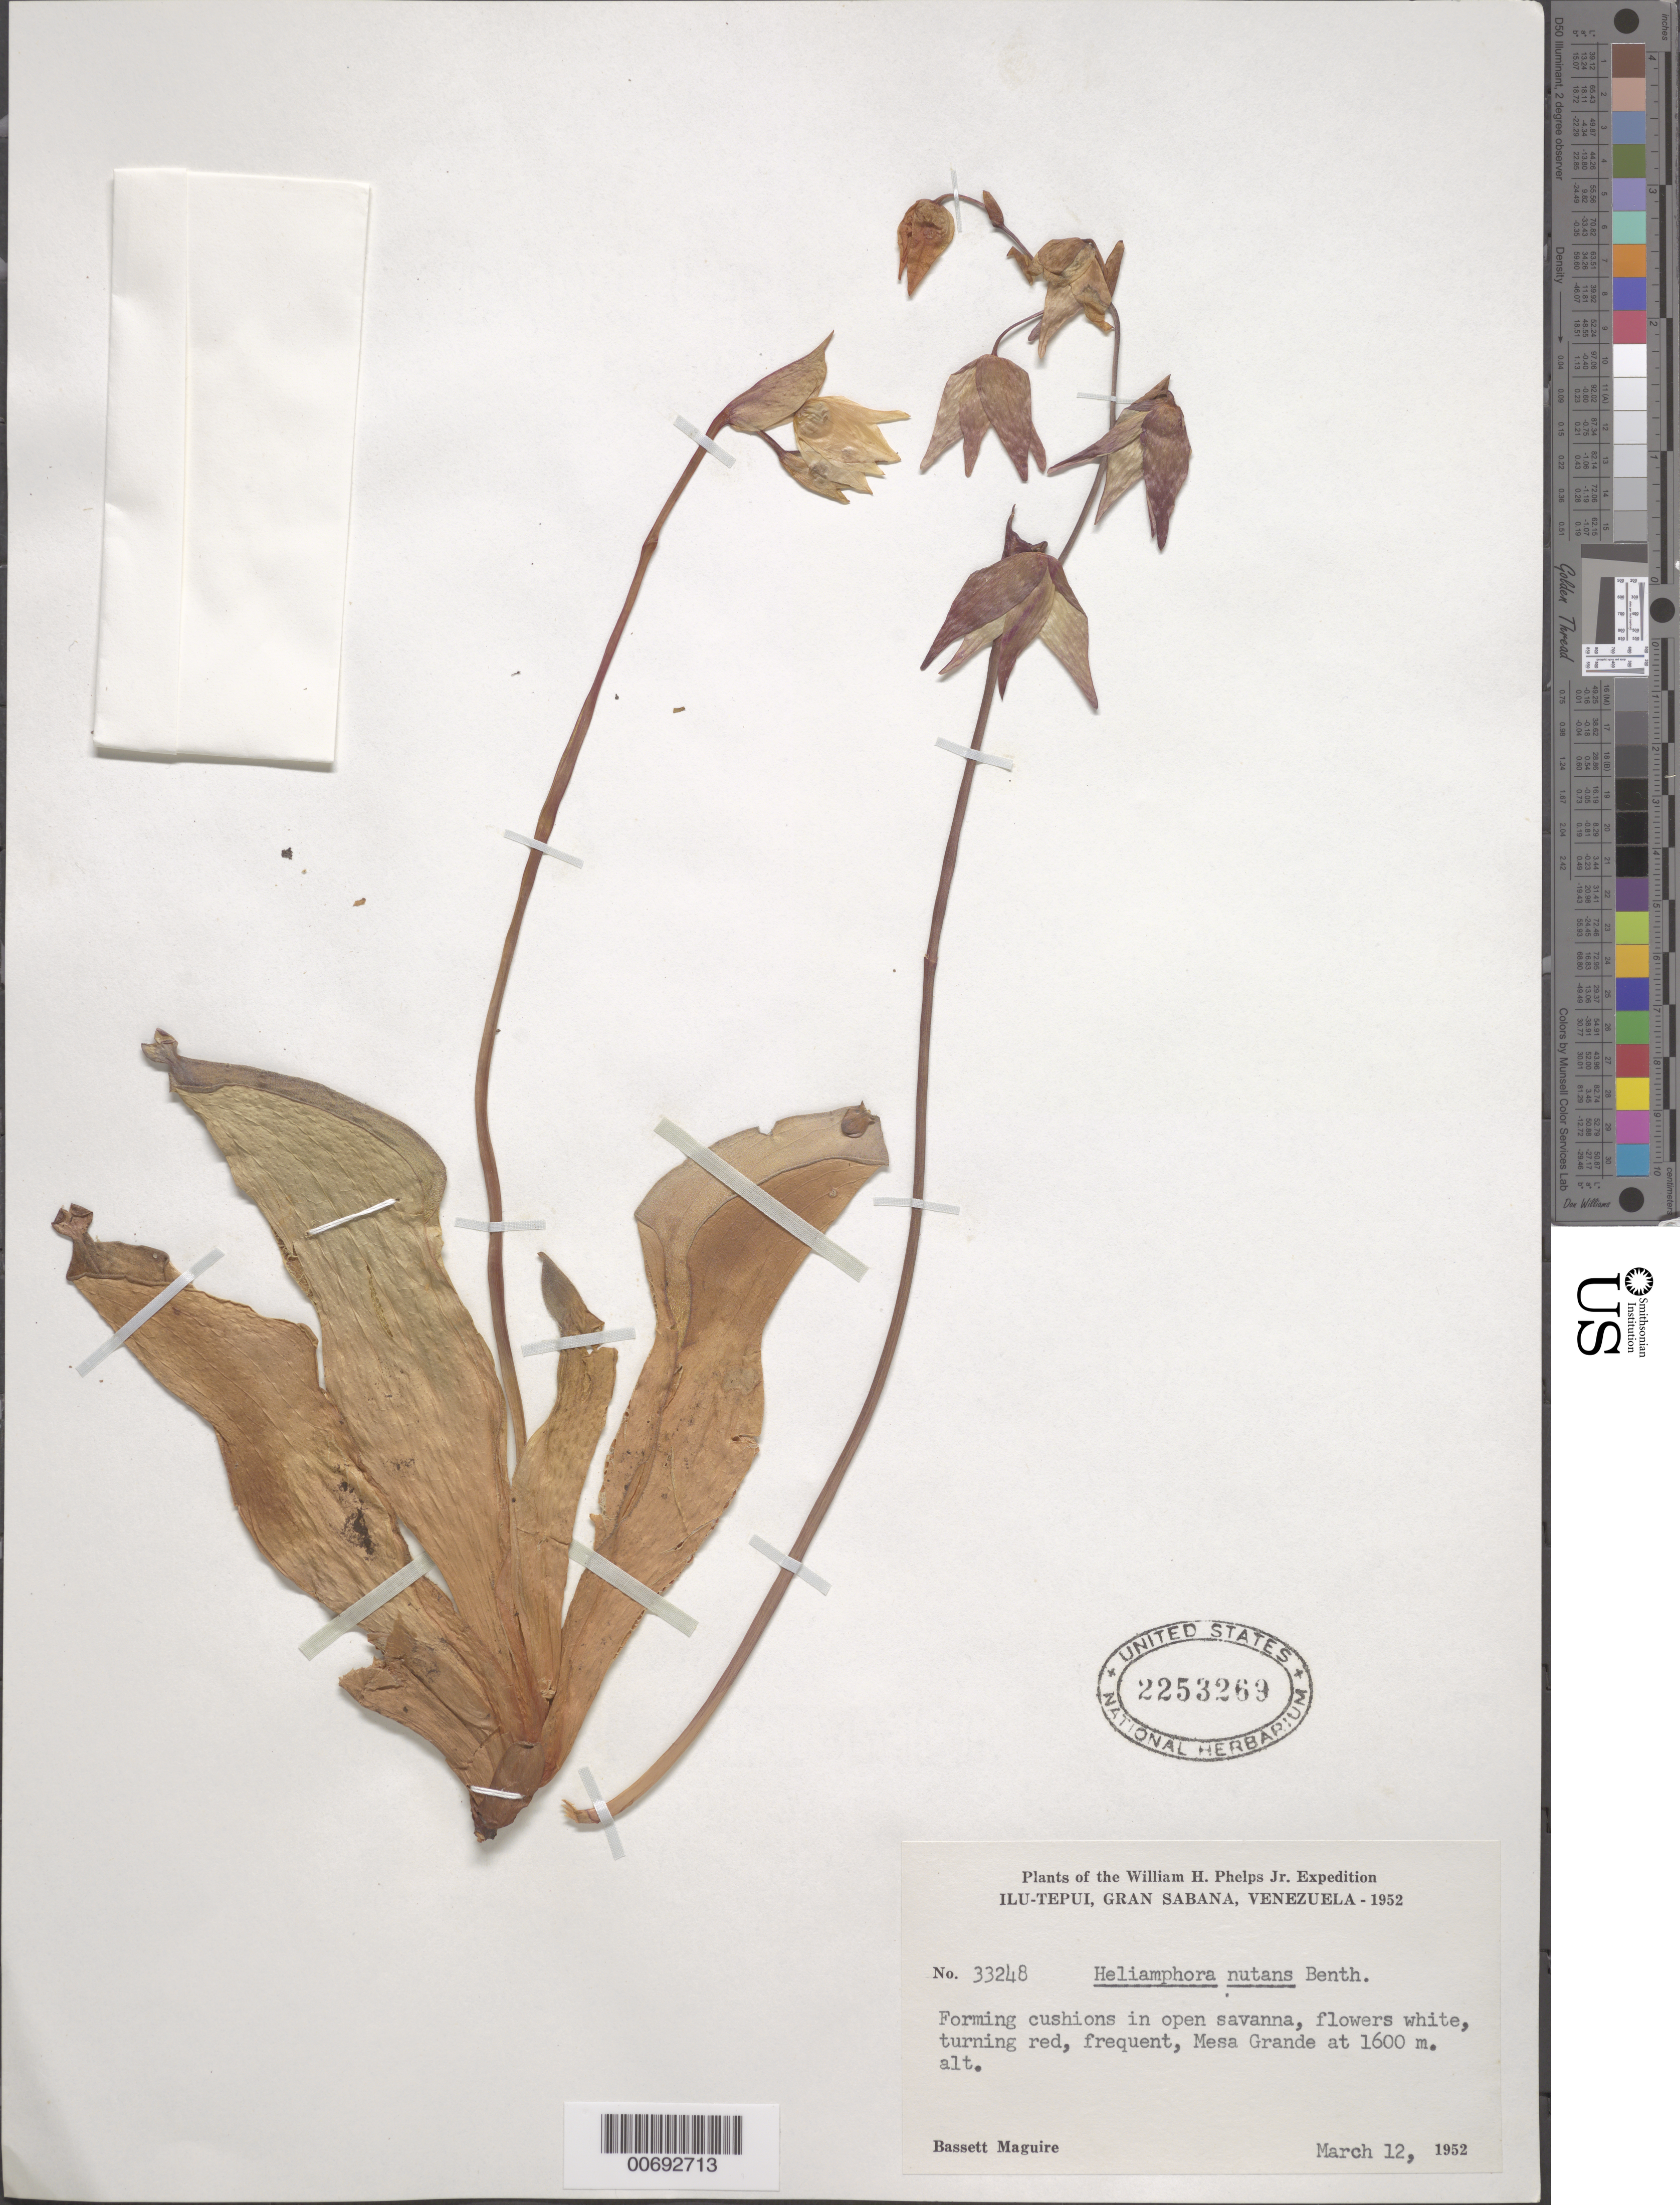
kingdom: Plantae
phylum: Tracheophyta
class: Magnoliopsida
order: Ericales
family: Sarraceniaceae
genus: Heliamphora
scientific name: Heliamphora nutans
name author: Benth.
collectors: B. Maguire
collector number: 33248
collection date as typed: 12-Mar-52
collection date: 1952-03-12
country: Venezuela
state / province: Bolívar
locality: Gran Sabana, Mesa Grande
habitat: Open savanna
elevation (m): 1600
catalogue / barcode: US 2253269